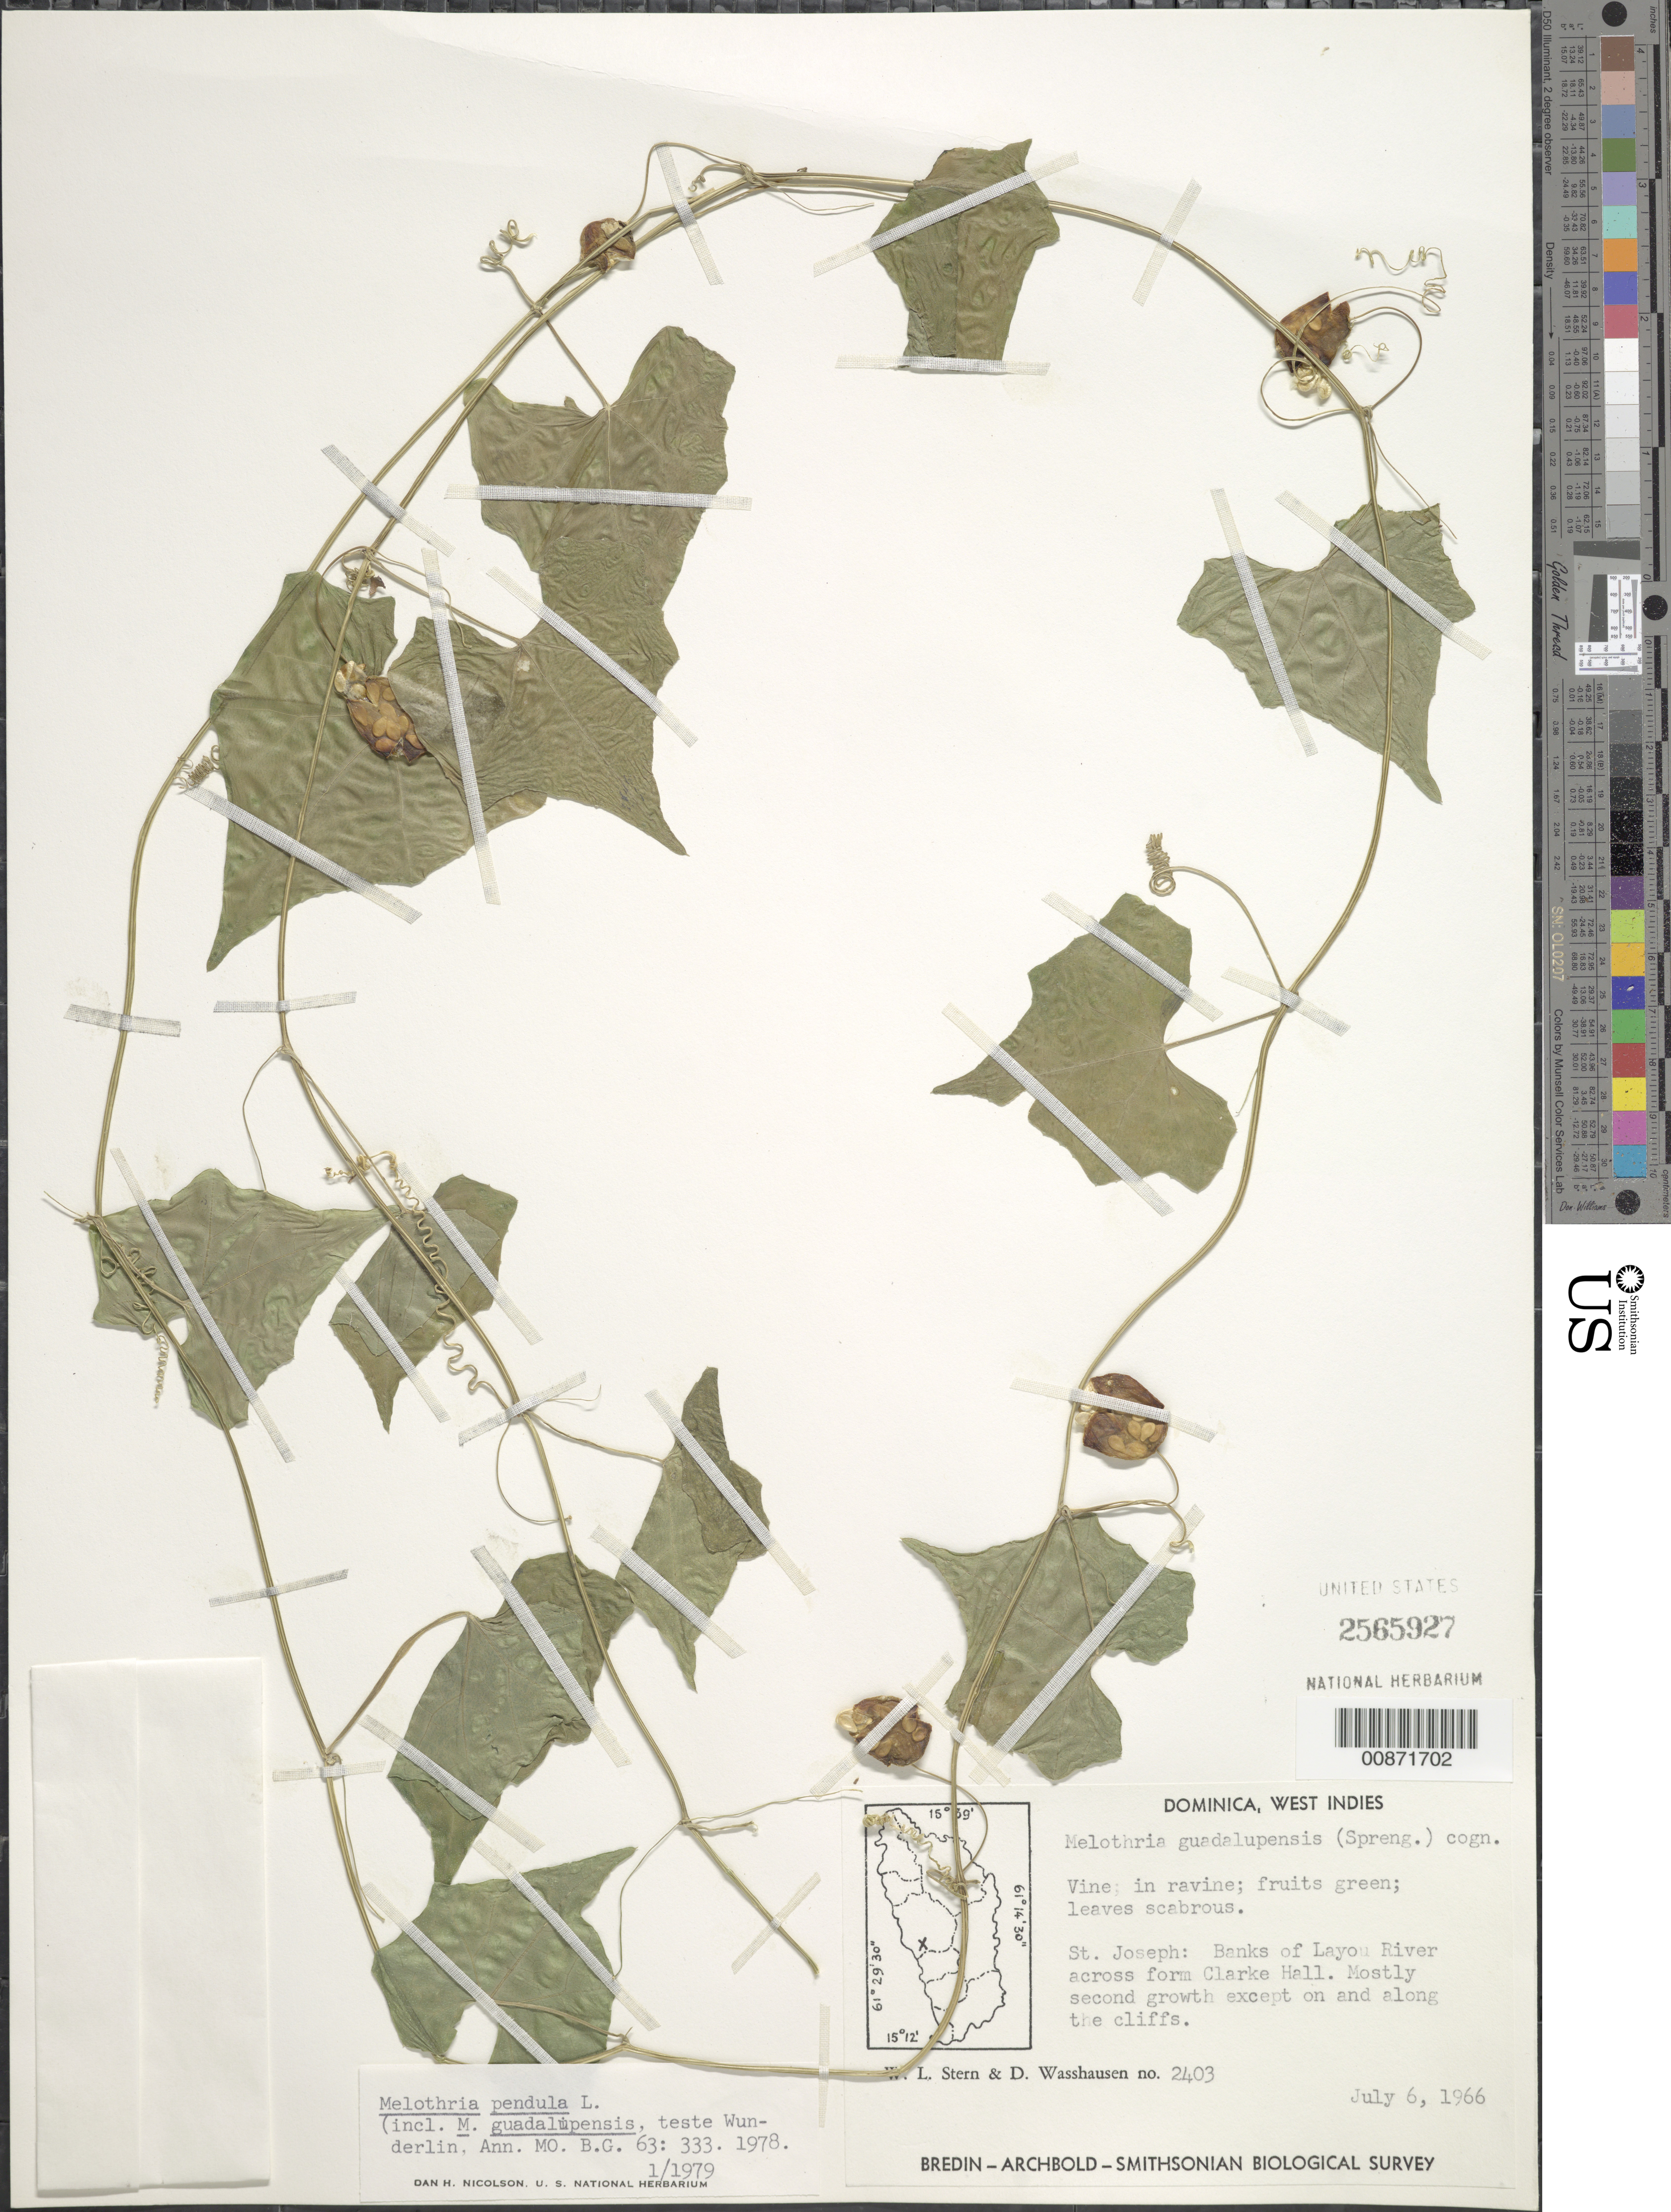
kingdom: Plantae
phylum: Tracheophyta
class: Magnoliopsida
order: Cucurbitales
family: Cucurbitaceae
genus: Melothria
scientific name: Melothria pendula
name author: L.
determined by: Nicolson, Dan H.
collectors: W. L. Stern & D. C. Wasshausen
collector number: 2403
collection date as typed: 06 Jul 1966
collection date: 1966-07-06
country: Dominica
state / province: St. Joseph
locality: Banks of Layou River across from Clarke Hall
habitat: In ravine. Mostly in second growth except on and along the cliffs.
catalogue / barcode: US 2565927